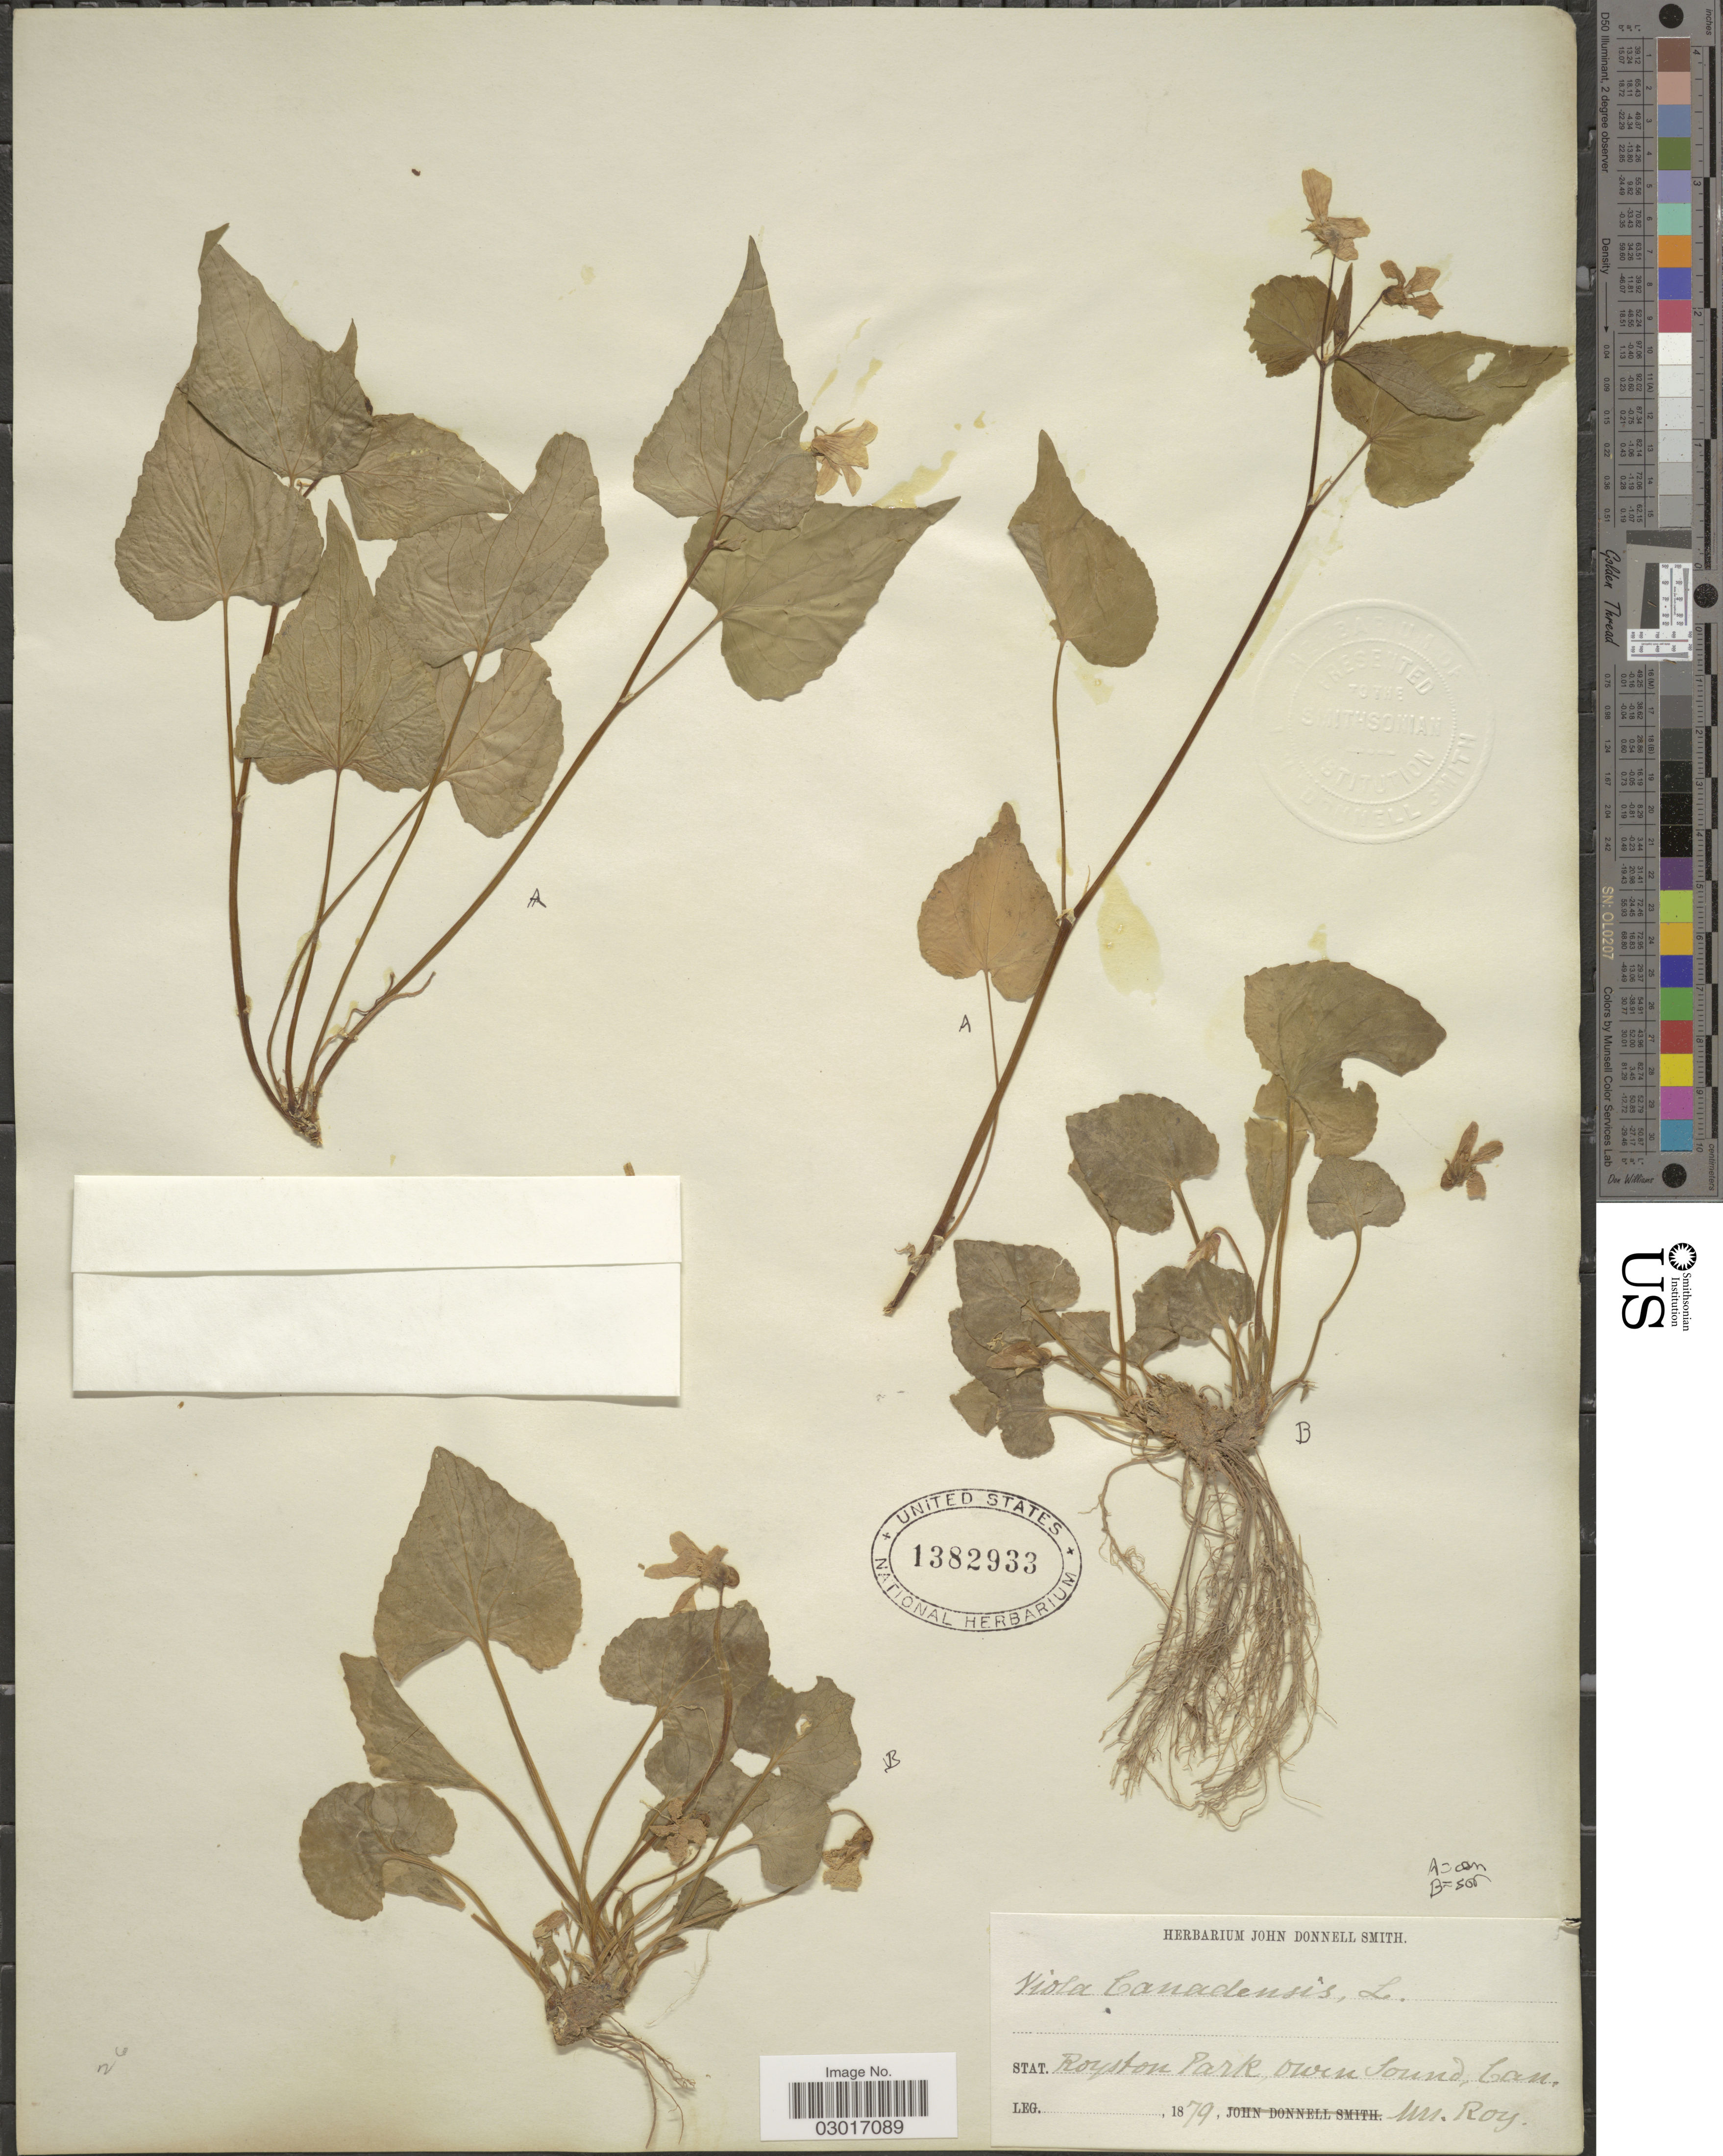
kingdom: Plantae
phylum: Tracheophyta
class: Magnoliopsida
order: Malpighiales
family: Violaceae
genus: Viola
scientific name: Viola sororia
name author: Willd.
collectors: Roy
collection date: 1879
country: Canada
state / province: Ontario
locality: Stat. Royston Park, Owen Sound, Can.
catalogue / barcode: US 1382933